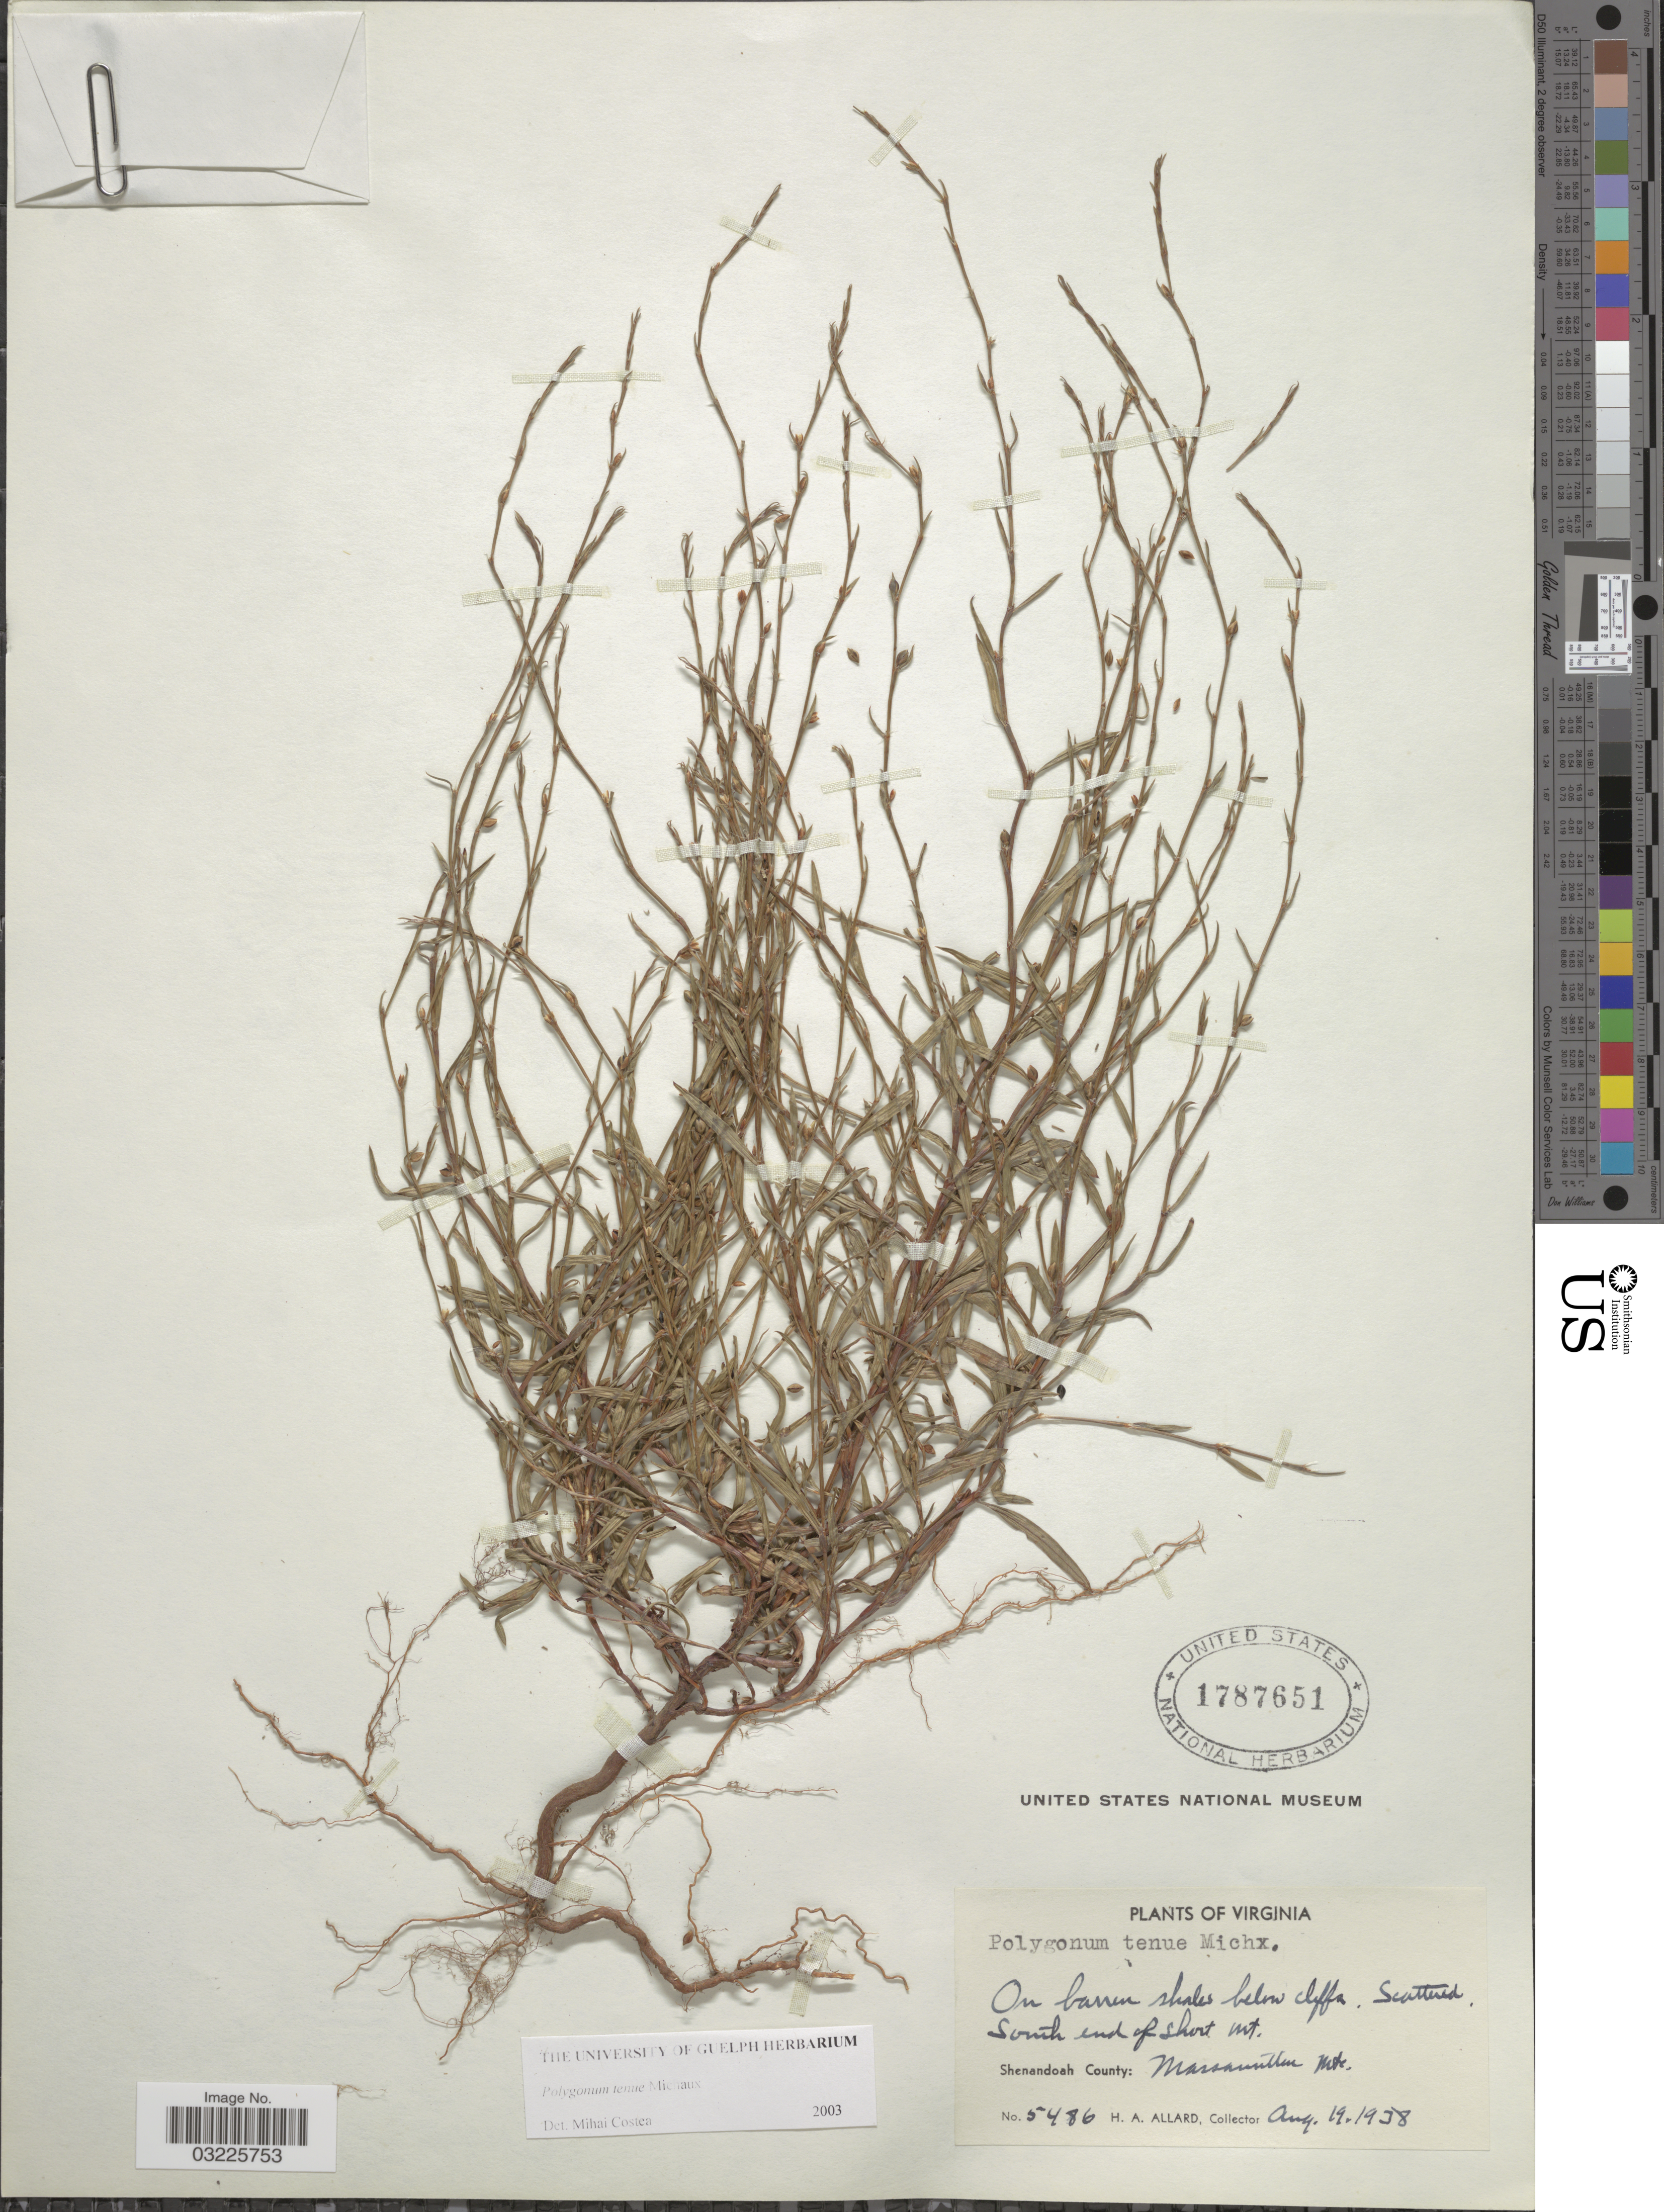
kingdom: Plantae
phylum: Tracheophyta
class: Magnoliopsida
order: Caryophyllales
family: Polygonaceae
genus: Polygonum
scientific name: Polygonum tenue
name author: F. Michx.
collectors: H. A. Allard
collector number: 5486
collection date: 1938-08-19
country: United States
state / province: Virginia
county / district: Shenandoah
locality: South end of Short Mt. Shenandoah County: Massanutten Mts.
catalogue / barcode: US 1787651